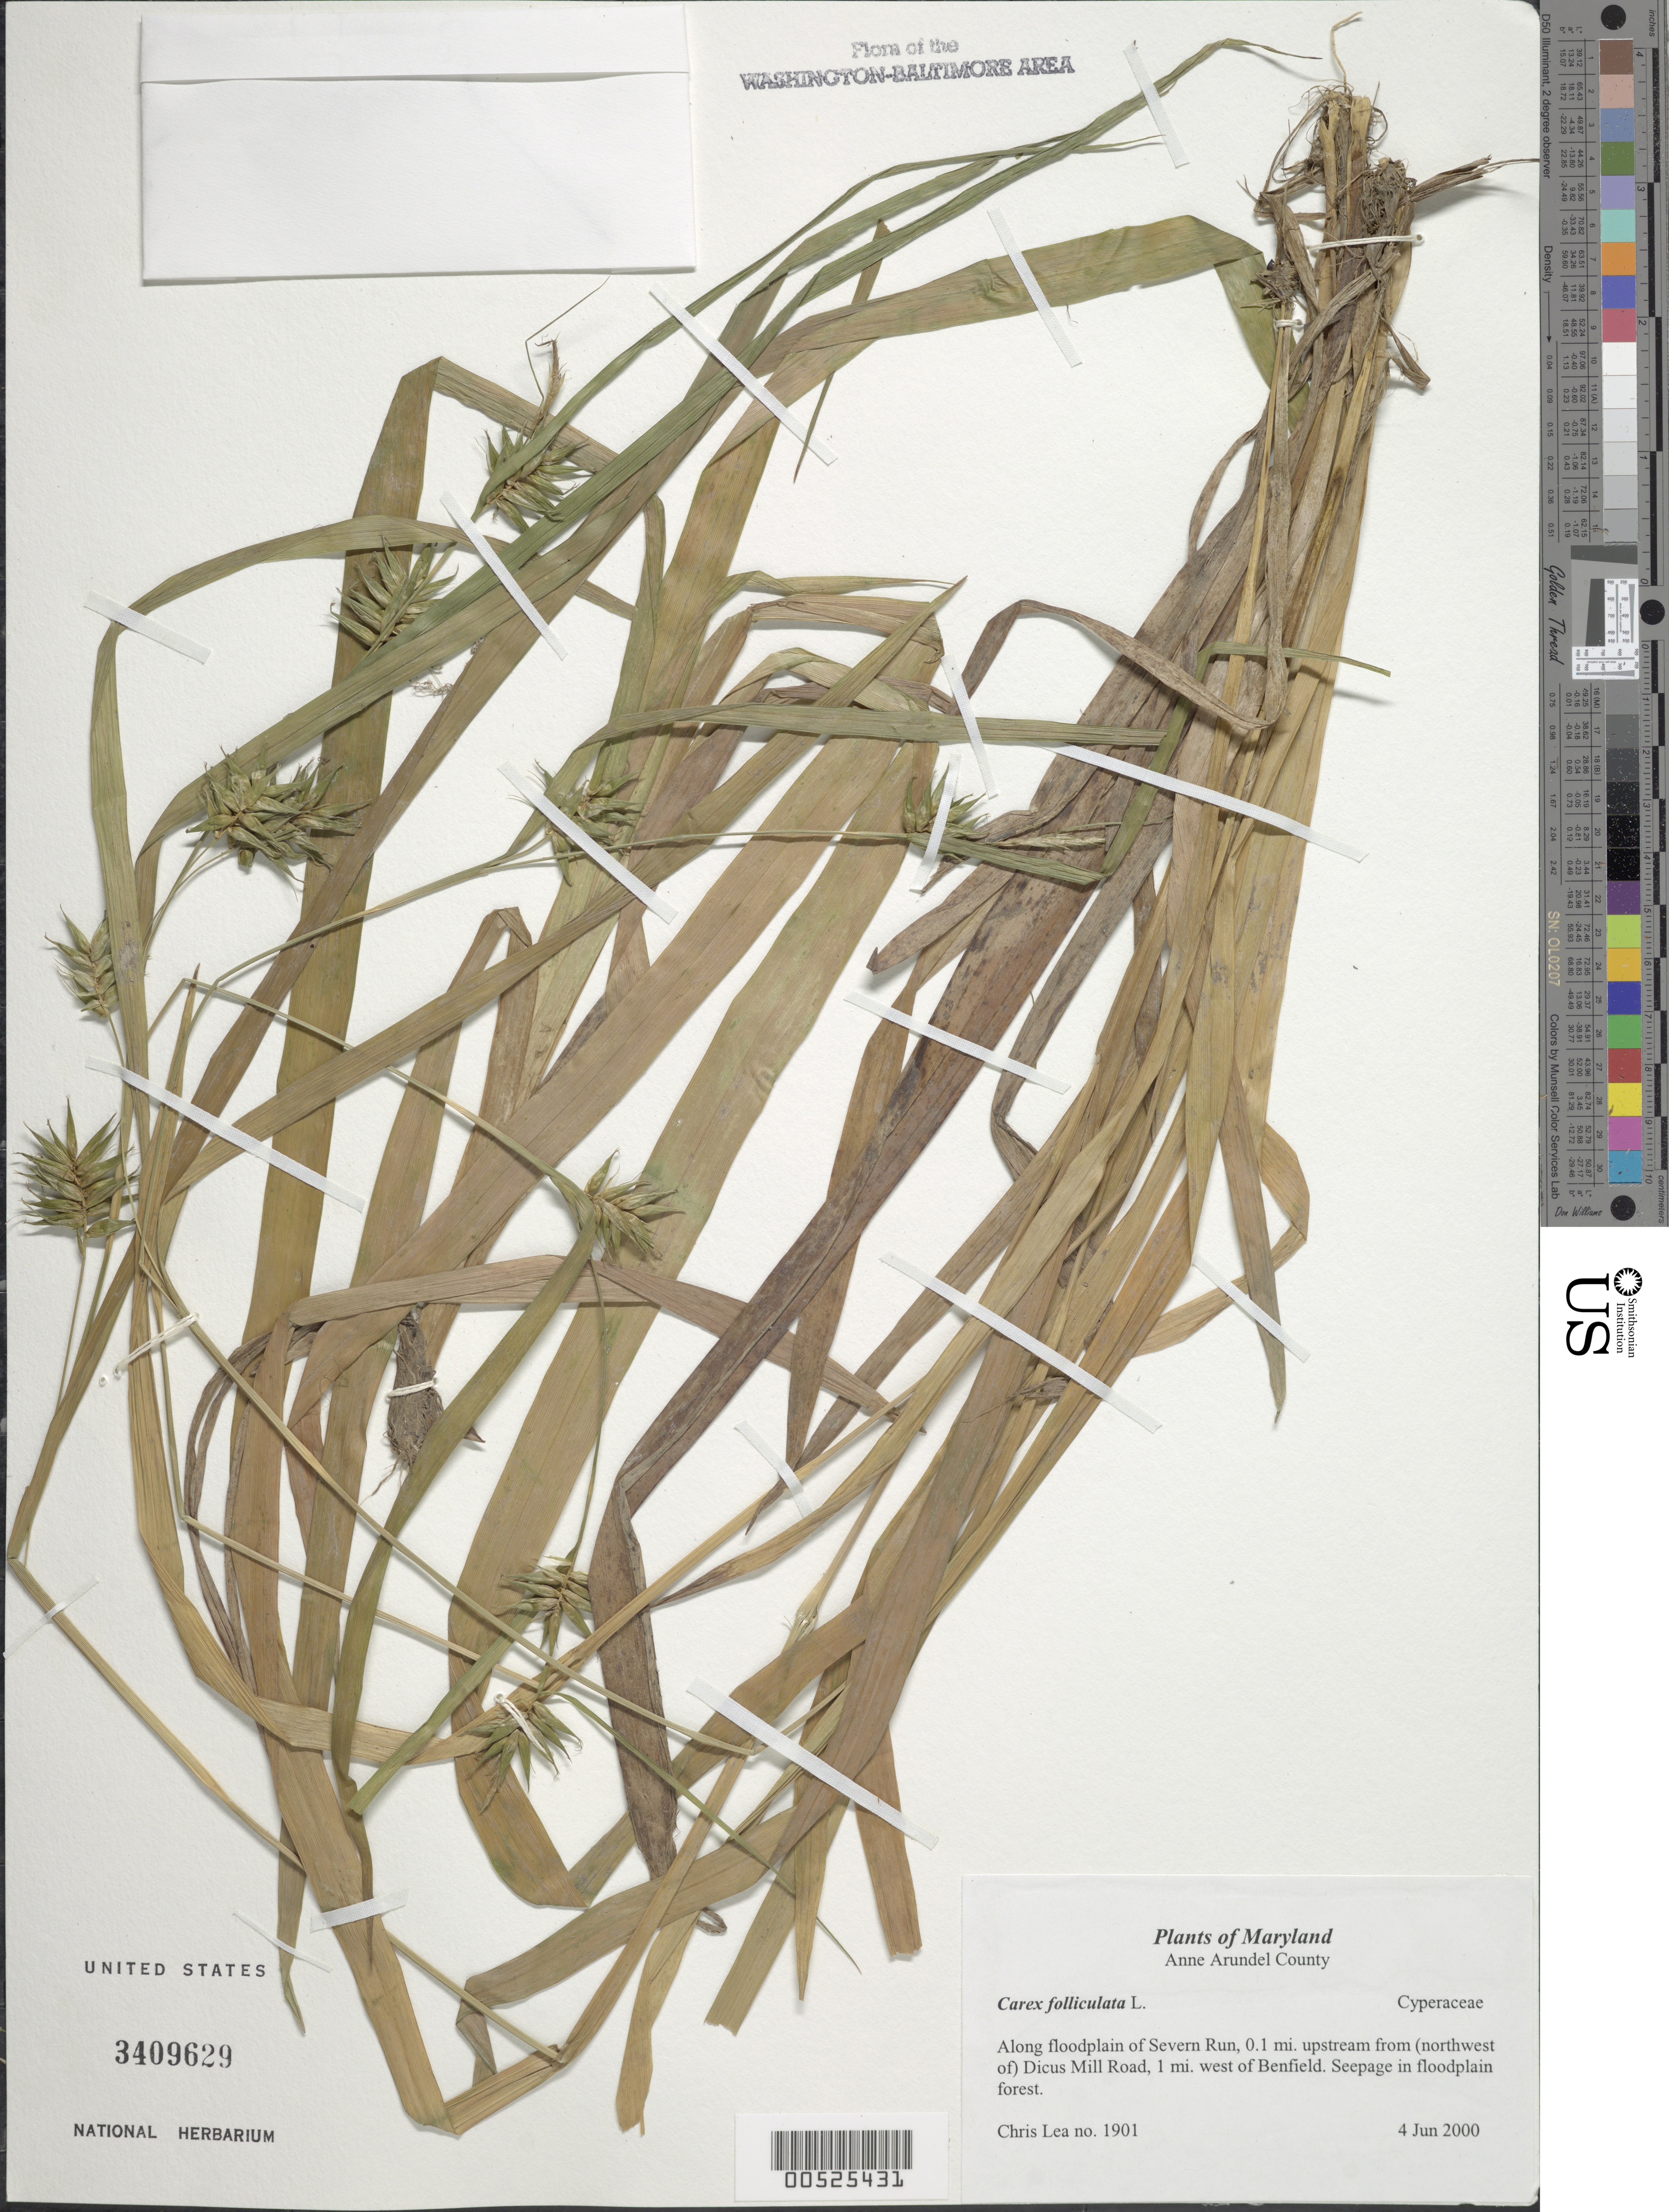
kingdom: Plantae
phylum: Tracheophyta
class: Liliopsida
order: Poales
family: Cyperaceae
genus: Carex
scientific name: Carex folliculata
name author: L.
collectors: C. Lea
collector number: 1901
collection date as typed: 04 Jun 2000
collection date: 2000-06-04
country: United States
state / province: Maryland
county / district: Anne Arundel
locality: Along floodplain of Severn Run, 0.1 mi. upstream from (northwest of) Dicus Mill Road, 1 mi. west of Benfield.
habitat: Seepage in floodplain forest.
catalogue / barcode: US 3409629